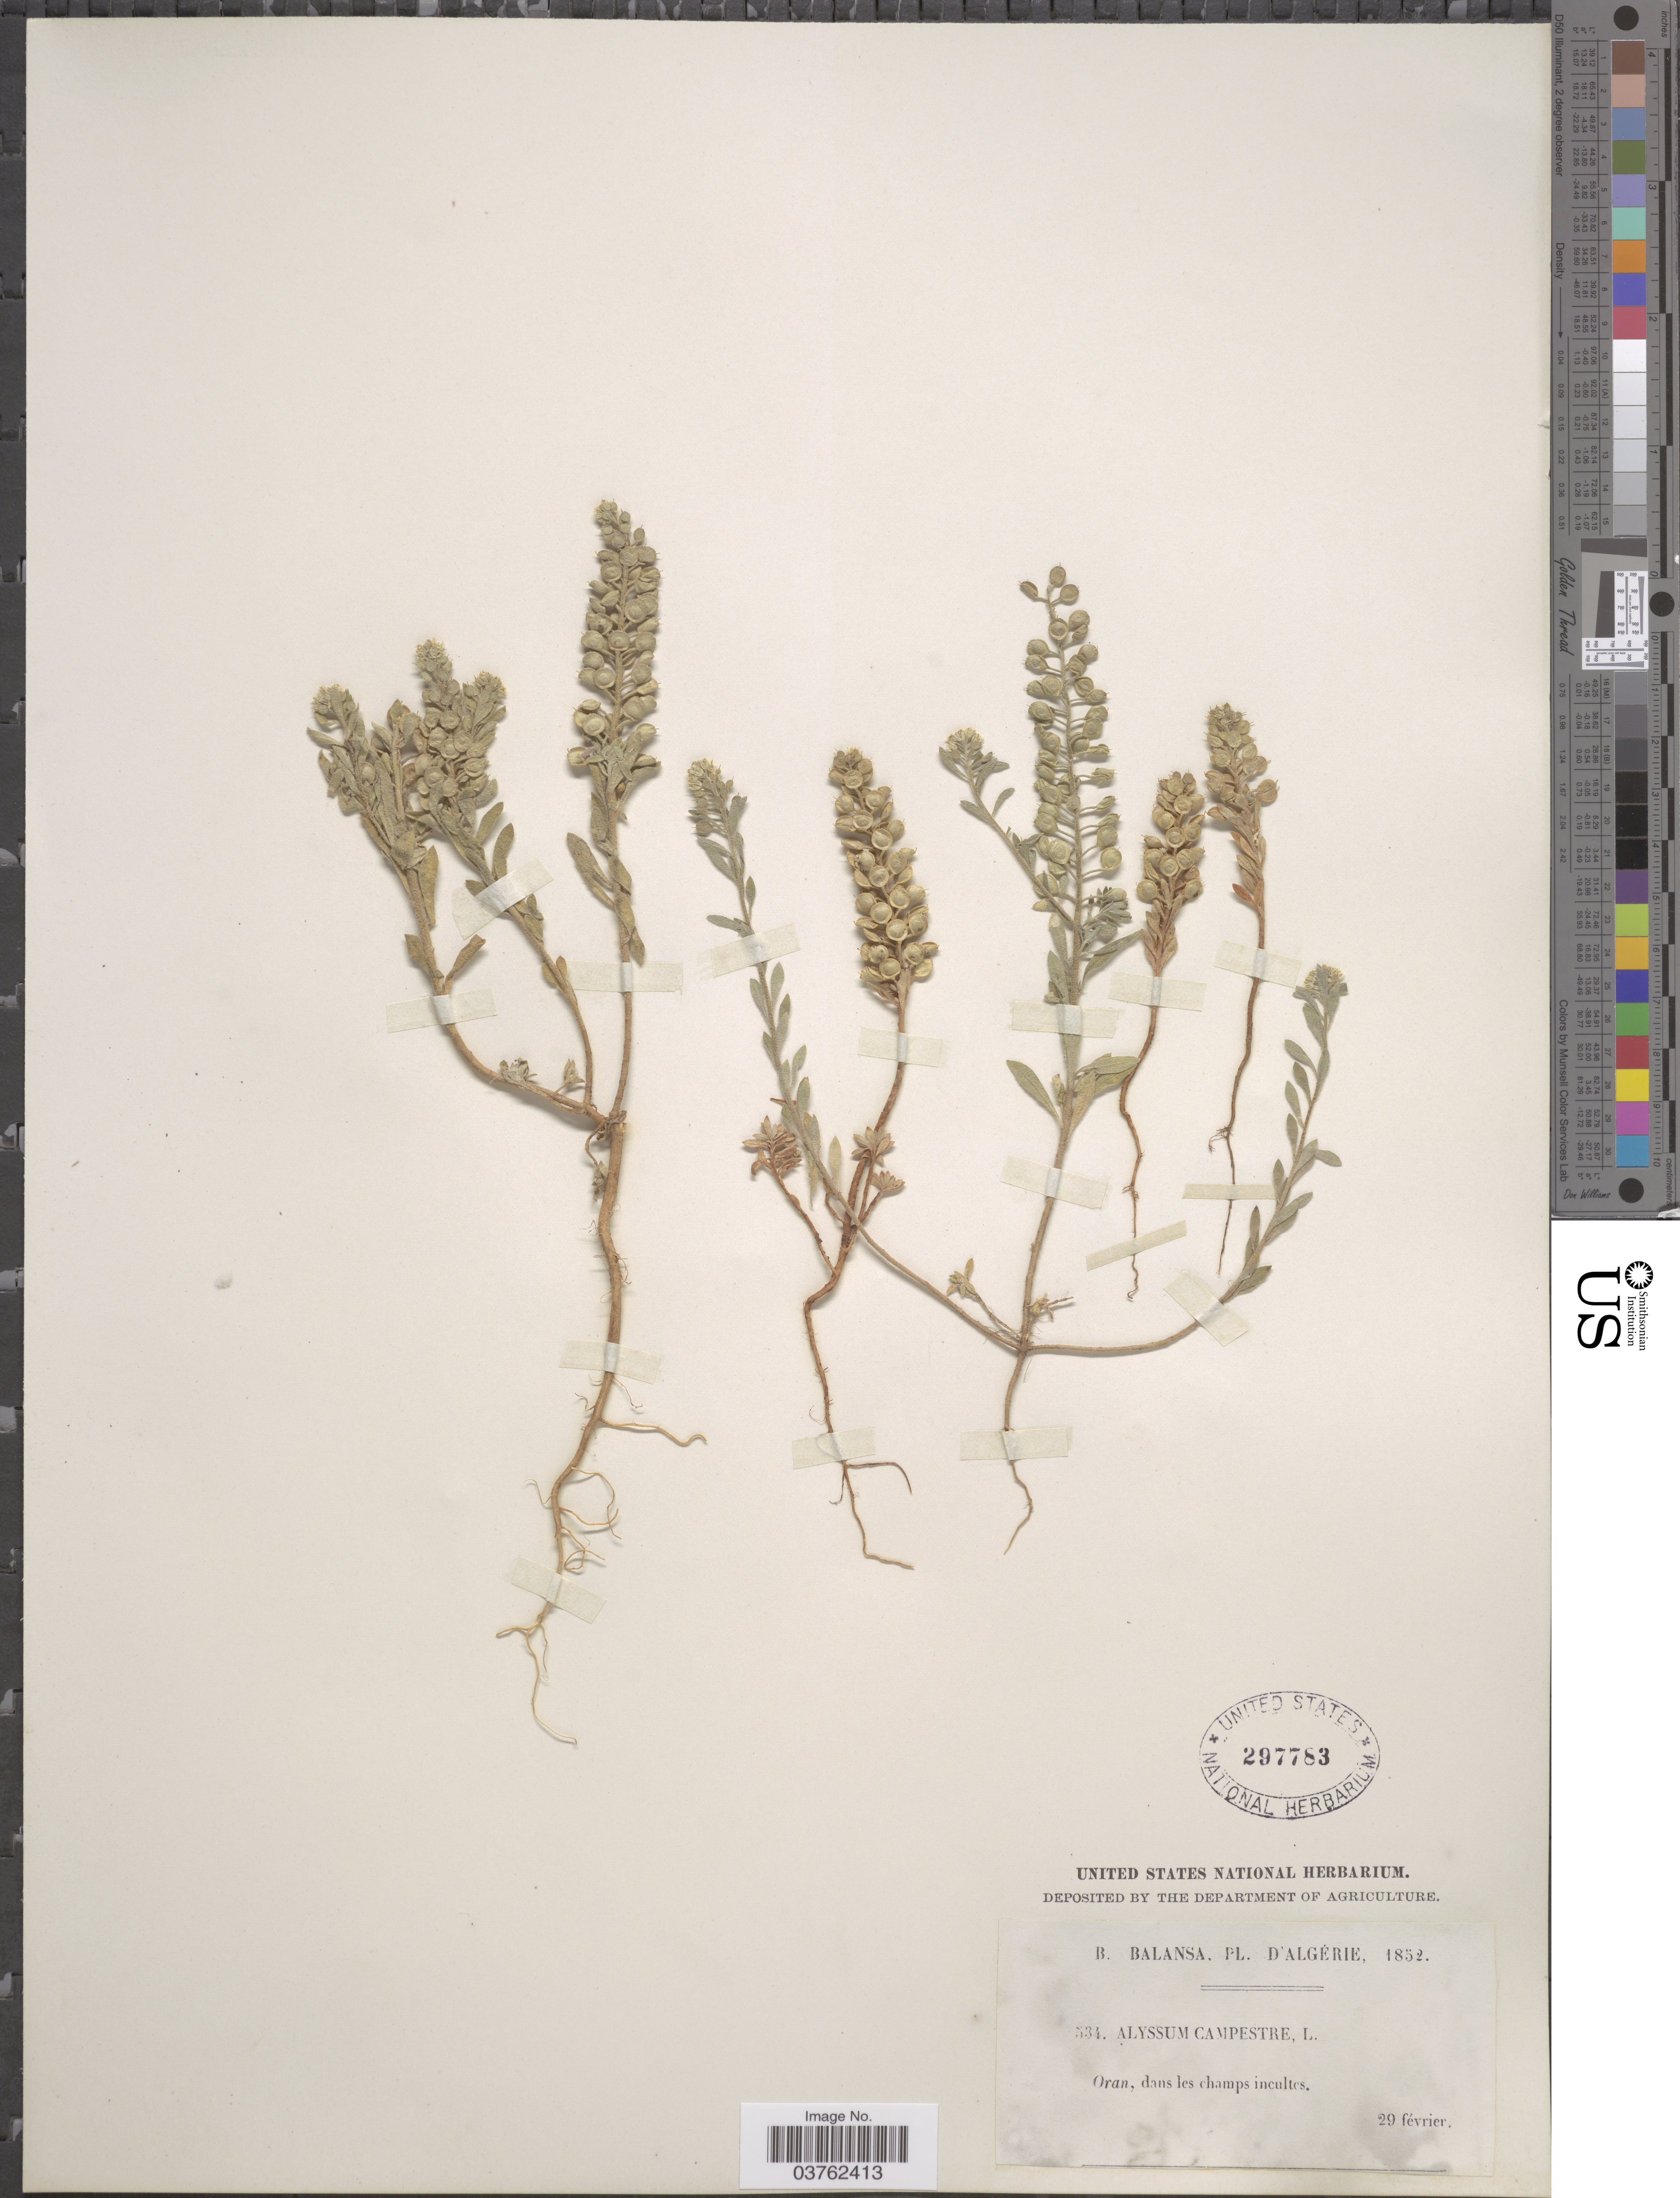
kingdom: Plantae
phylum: Tracheophyta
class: Magnoliopsida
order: Brassicales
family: Brassicaceae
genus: Alyssum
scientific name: Alyssum campestre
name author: (L.) L.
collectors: B. Balansa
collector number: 534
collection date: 1852-02-29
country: Algeria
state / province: Oran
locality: D'Algérie. Oran, dans les champs incultes.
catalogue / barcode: US 297783